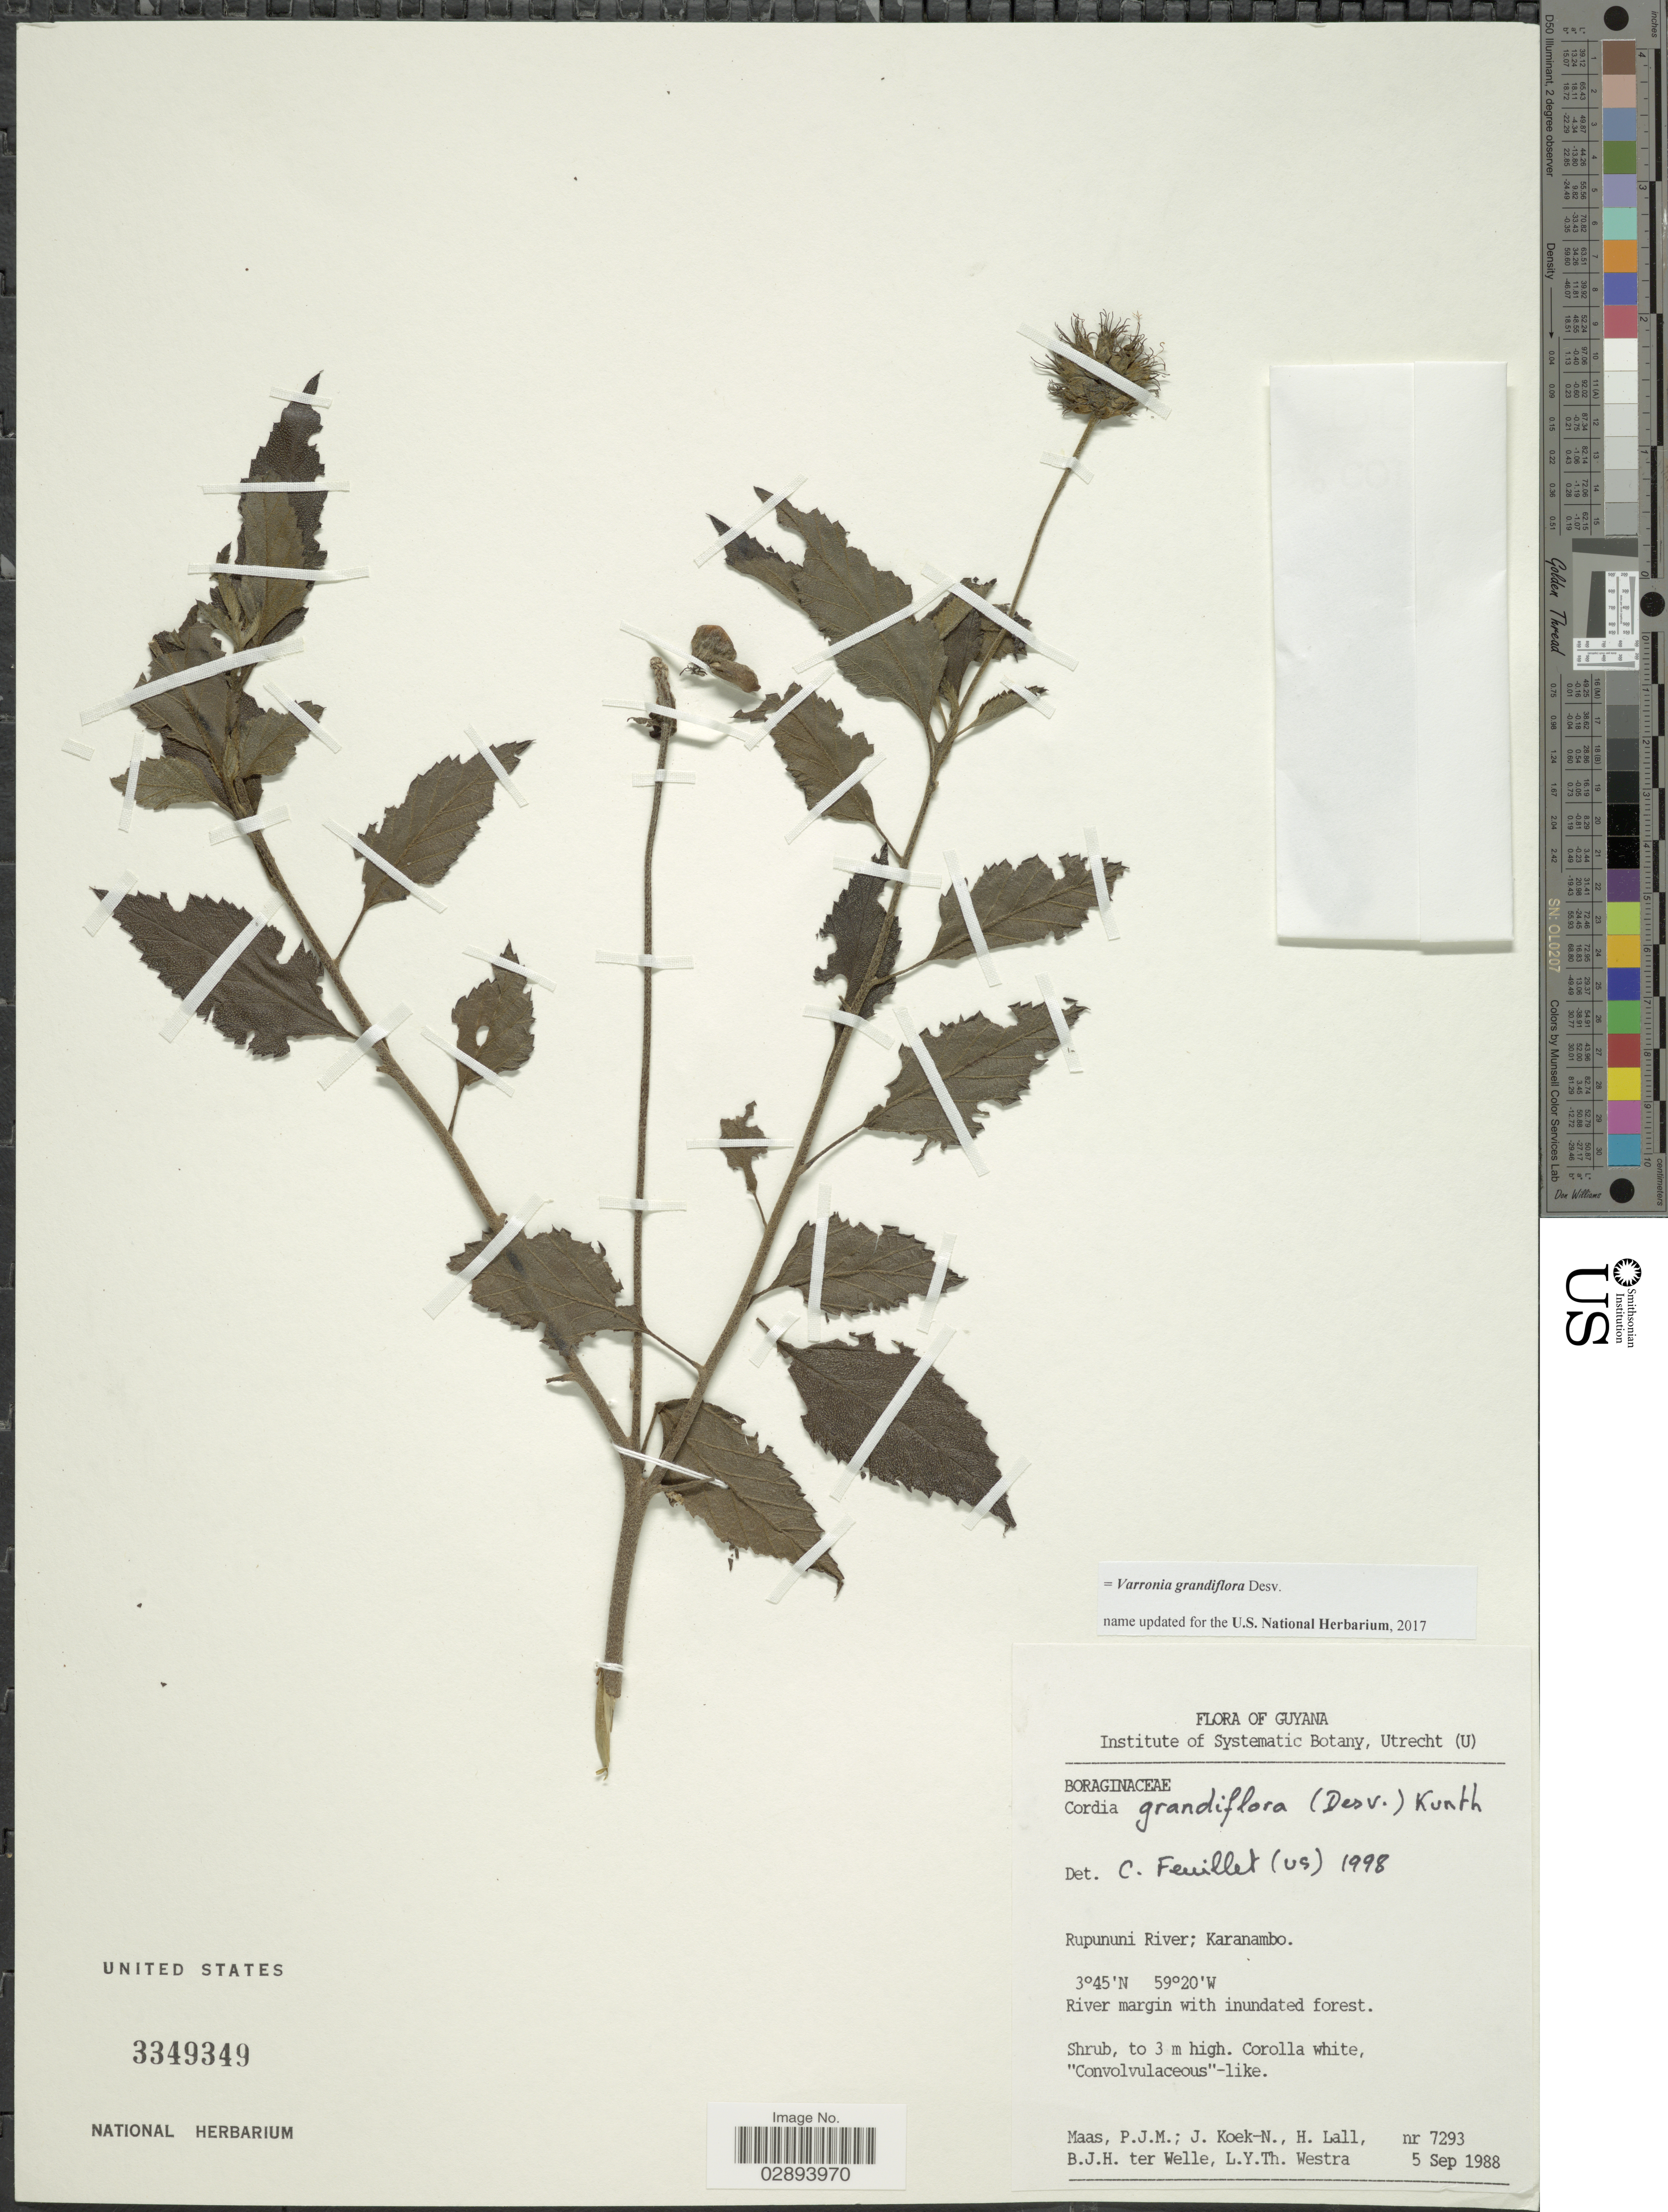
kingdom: Plantae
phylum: Tracheophyta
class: Magnoliopsida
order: Boraginales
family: Cordiaceae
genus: Varronia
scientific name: Varronia grandiflora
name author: Desv.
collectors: P. Maas, J. Koek-Noorman, H. Lall, B. Welle & L. Y. T. Westra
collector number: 7293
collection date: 1988-09-05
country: Guyana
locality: Rupununi River, Karanambo.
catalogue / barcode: US 3349349